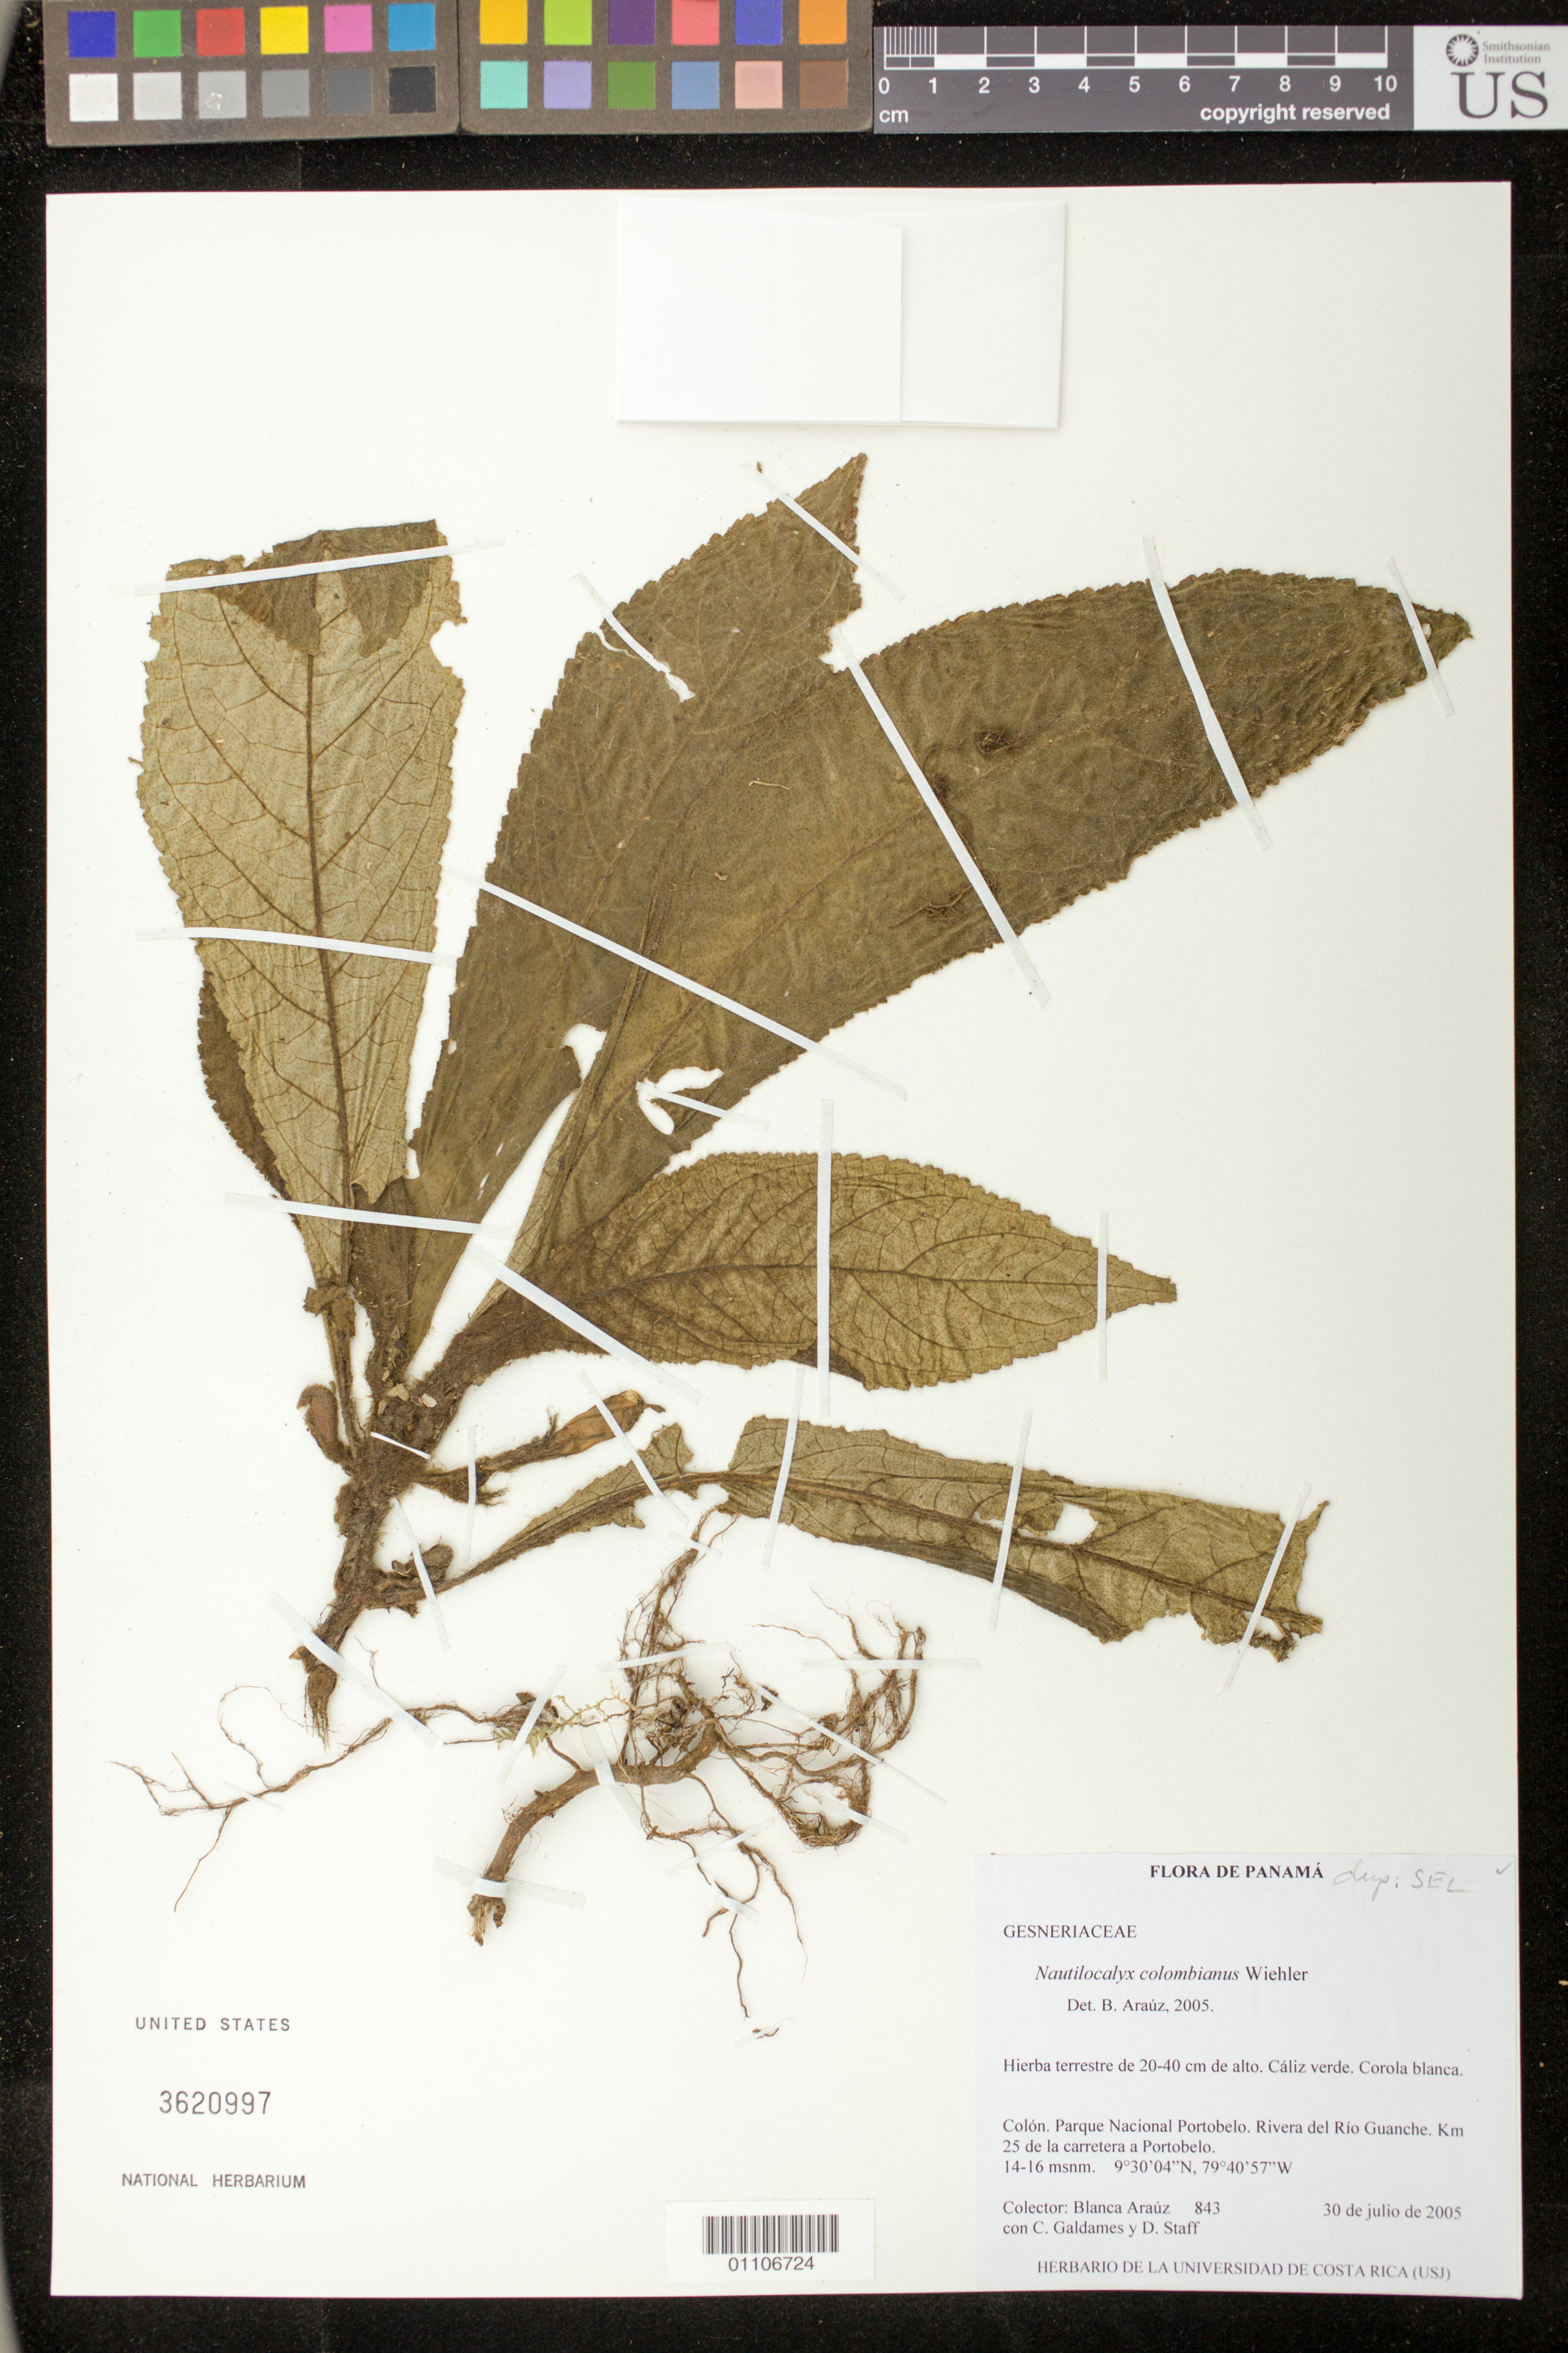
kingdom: Plantae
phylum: Tracheophyta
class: Magnoliopsida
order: Lamiales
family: Gesneriaceae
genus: Nautilocalyx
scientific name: Nautilocalyx colombianus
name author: Wiehler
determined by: Araúz, B.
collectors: B. Araúz, C. Galdames & D. Staff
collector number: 843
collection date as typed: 30 Jul 2005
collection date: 2005-07-30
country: Panama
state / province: Colón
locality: Parque Nacional Portobelo. Rivera del Rio Guanche. Km 25 de la carretera a Portobelo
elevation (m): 14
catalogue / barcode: US 3620997